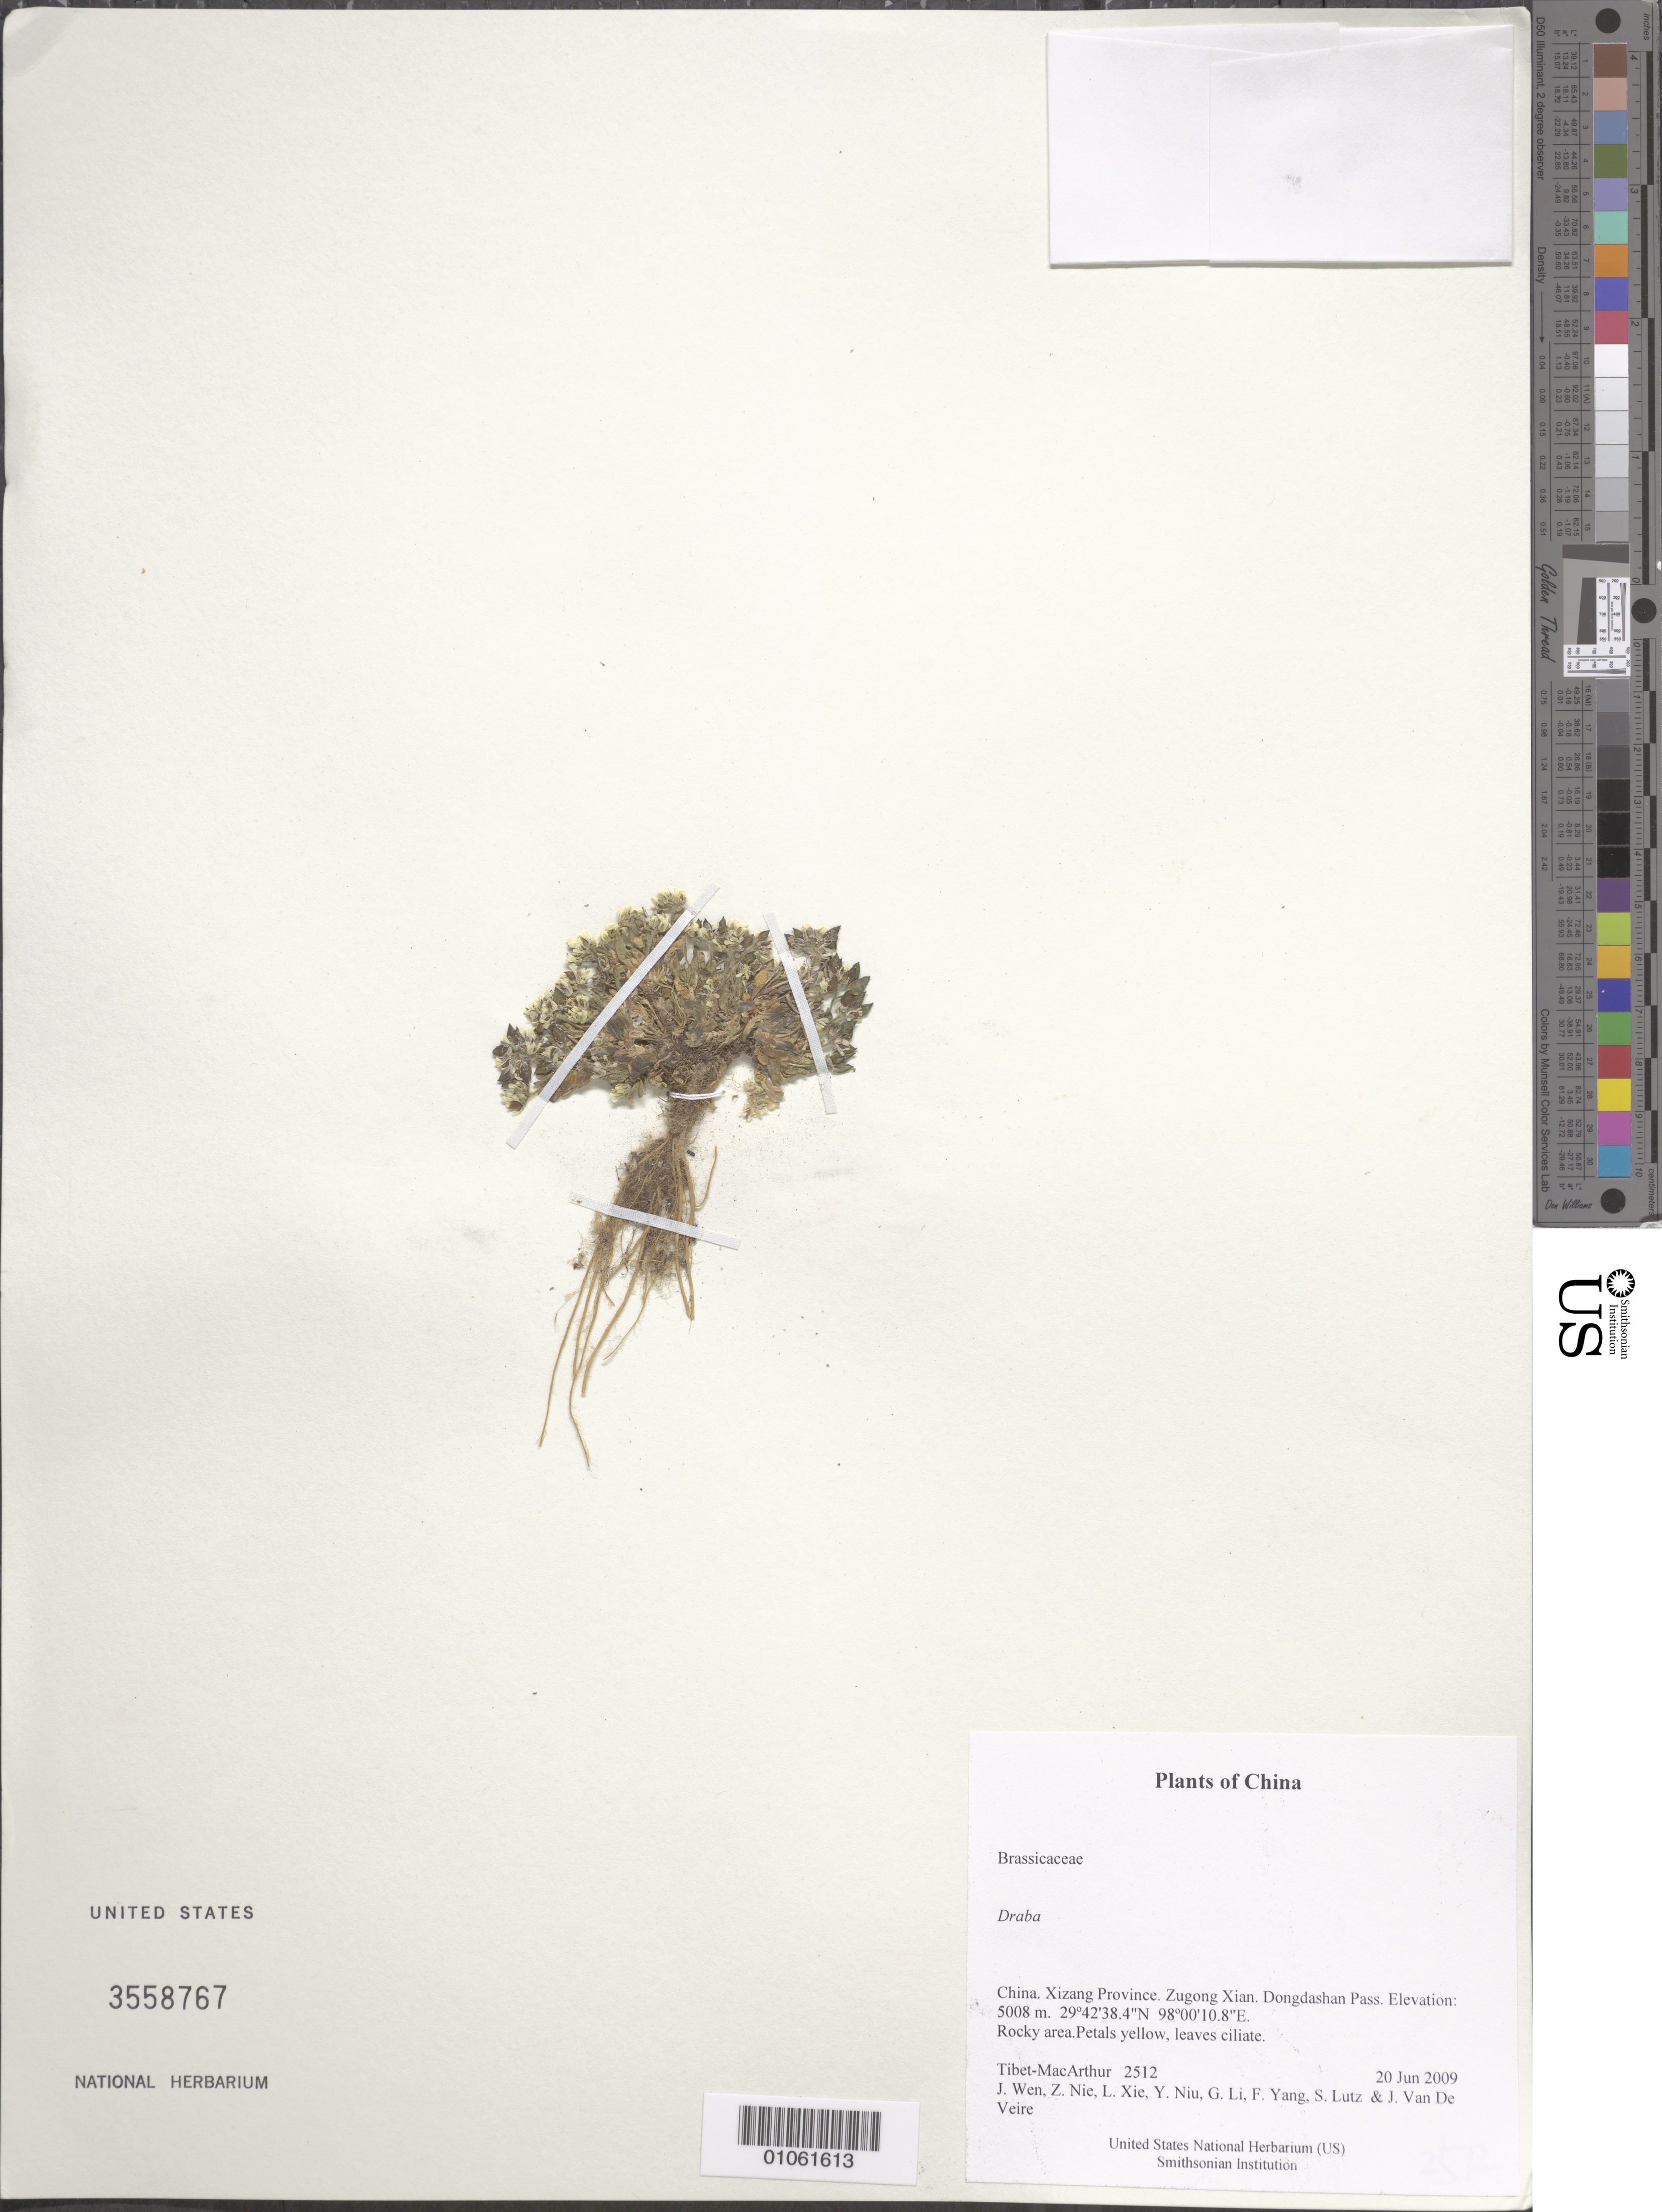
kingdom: Plantae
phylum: Tracheophyta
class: Magnoliopsida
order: Brassicales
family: Brassicaceae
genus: Draba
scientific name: Draba sp.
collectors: Tibet-MacArthur, J. Wen, Z. Nie, L. Xie, Y. Niu, G. Li, F. Yang, S. Lutz & J. Van De Veire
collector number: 2512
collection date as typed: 20 Jun 2009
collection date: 2009-06-20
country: China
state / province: Xizang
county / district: Zugong Xian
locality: Dongdashan Pass.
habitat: Rocky area.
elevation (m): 5008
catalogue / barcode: US 3558767